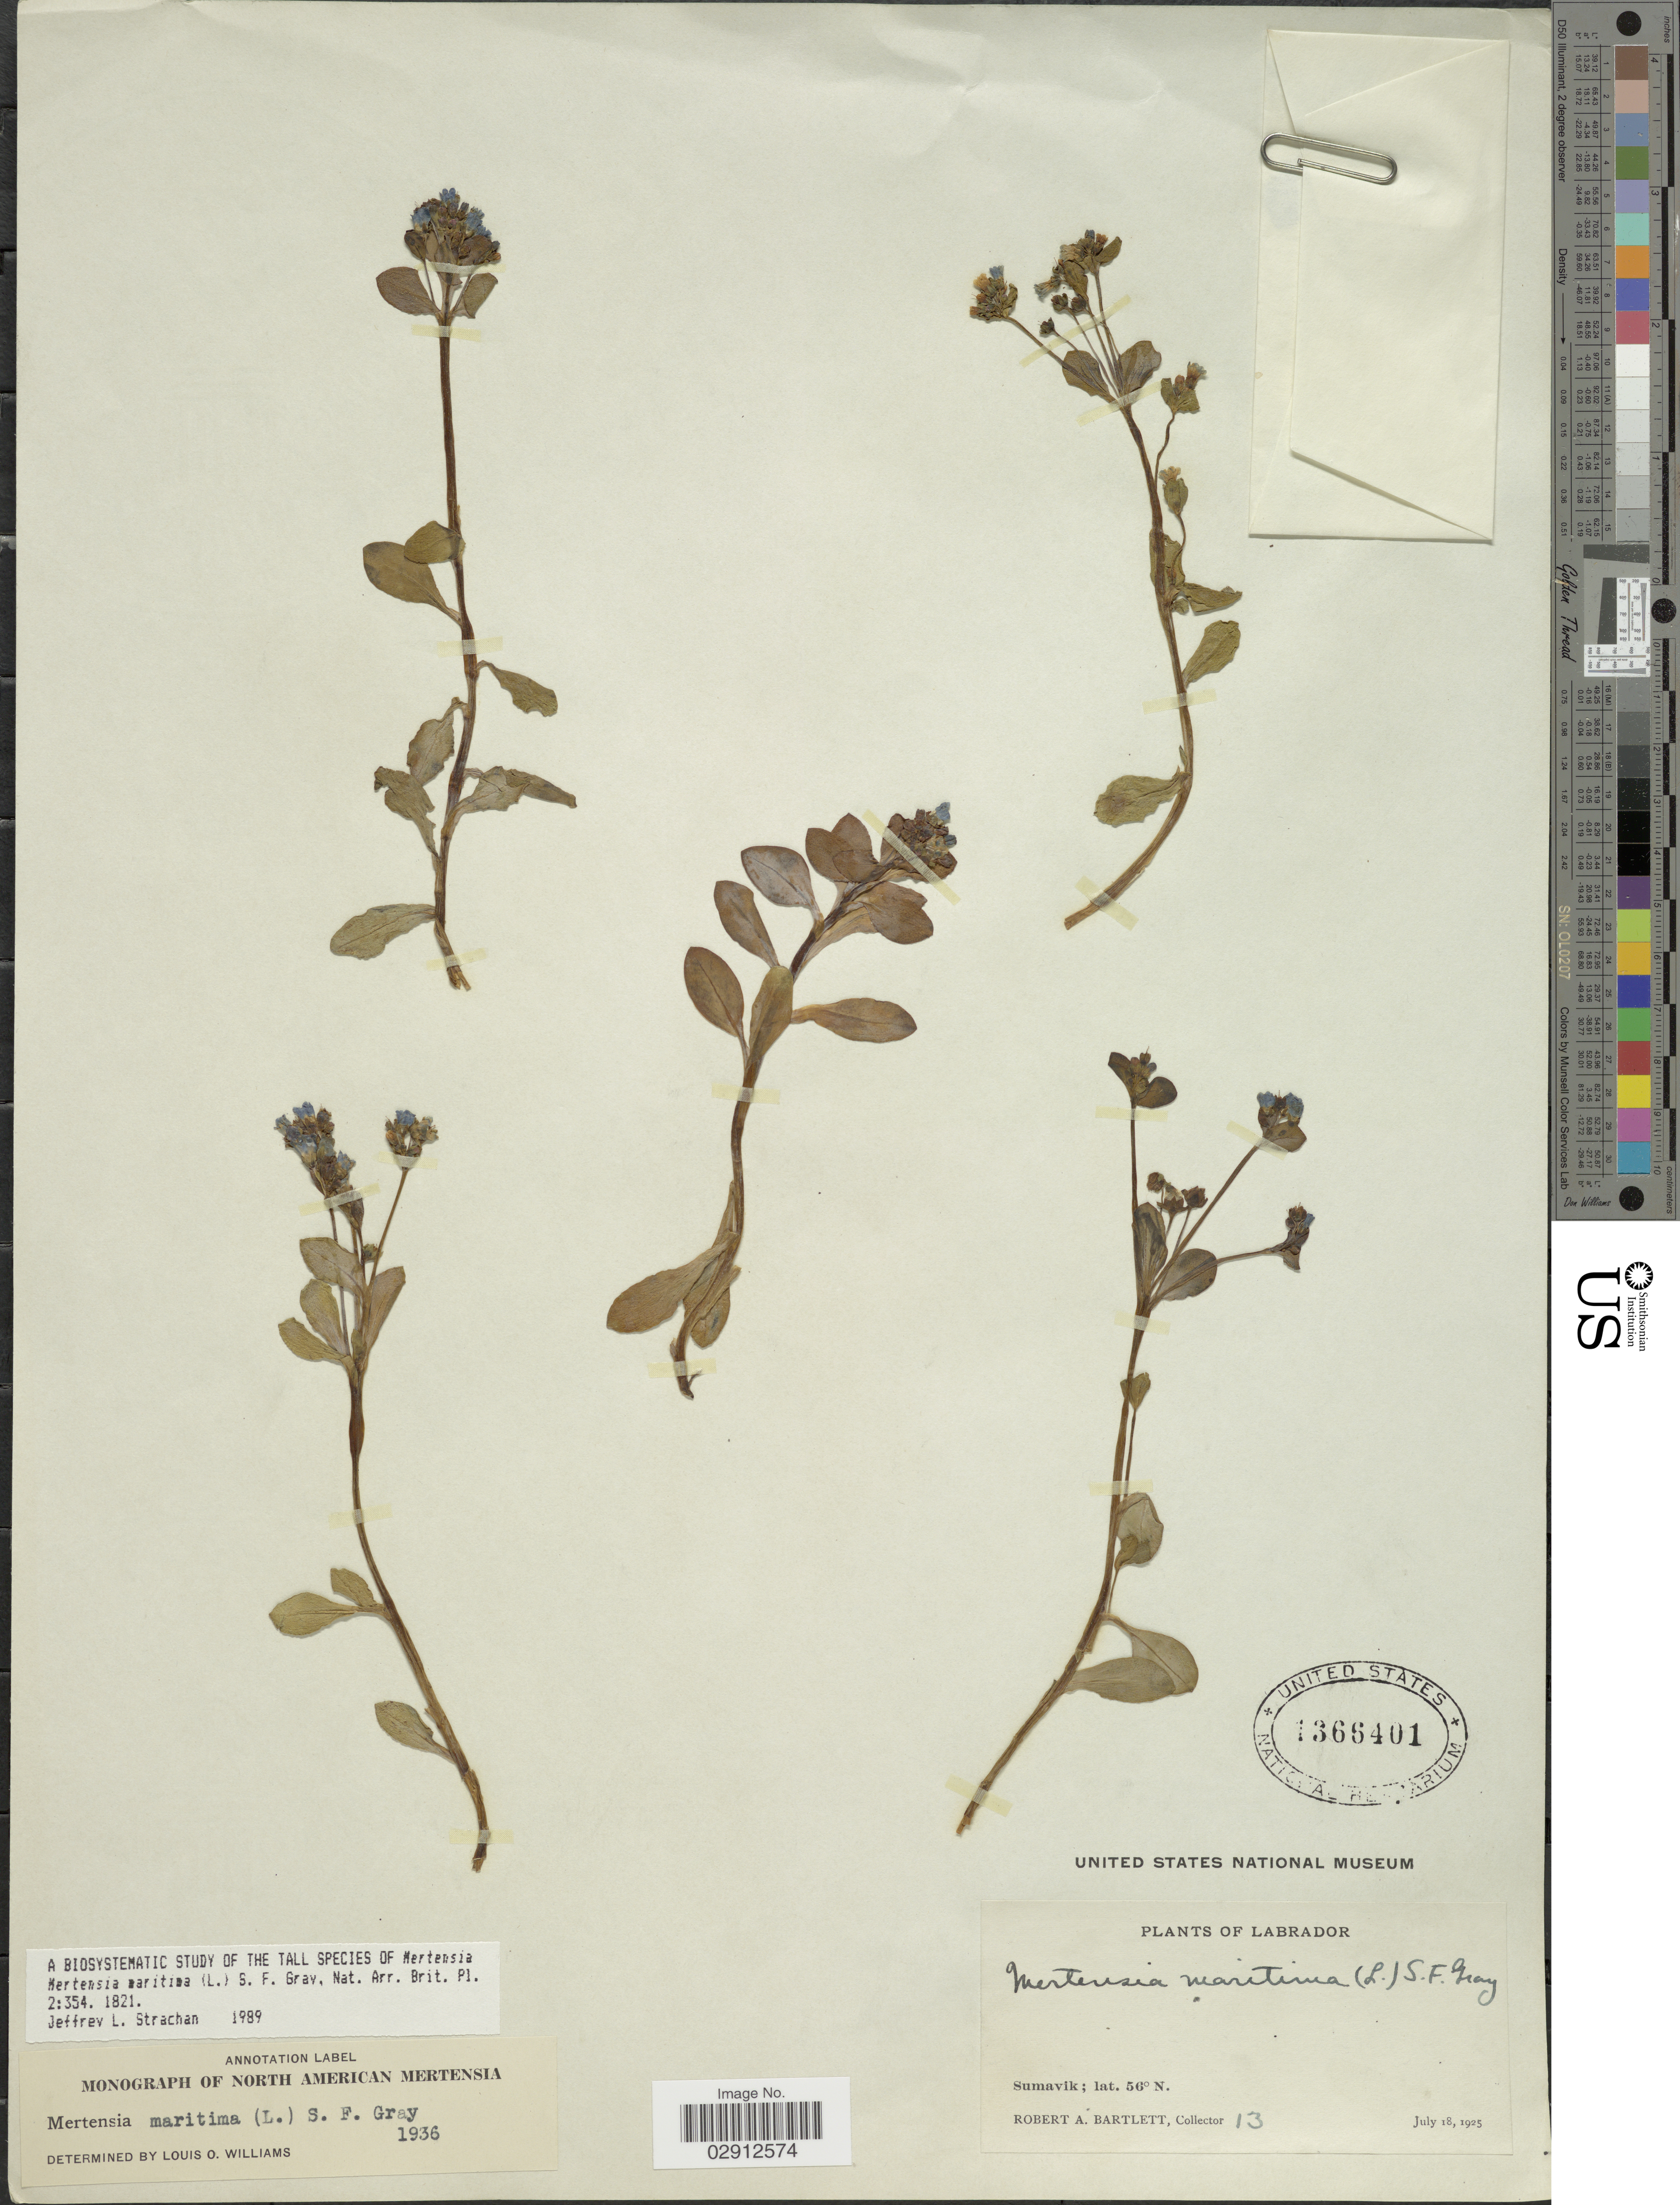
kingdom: Plantae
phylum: Tracheophyta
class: Magnoliopsida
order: Boraginales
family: Boraginaceae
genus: Mertensia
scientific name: Mertensia maritima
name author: (L.) S.F. Gray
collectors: R. A. Bartlett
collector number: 13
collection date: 1925-07-18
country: Canada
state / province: Newfoundland and Labrador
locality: Sumavak, Labrador.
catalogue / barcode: US 1366401